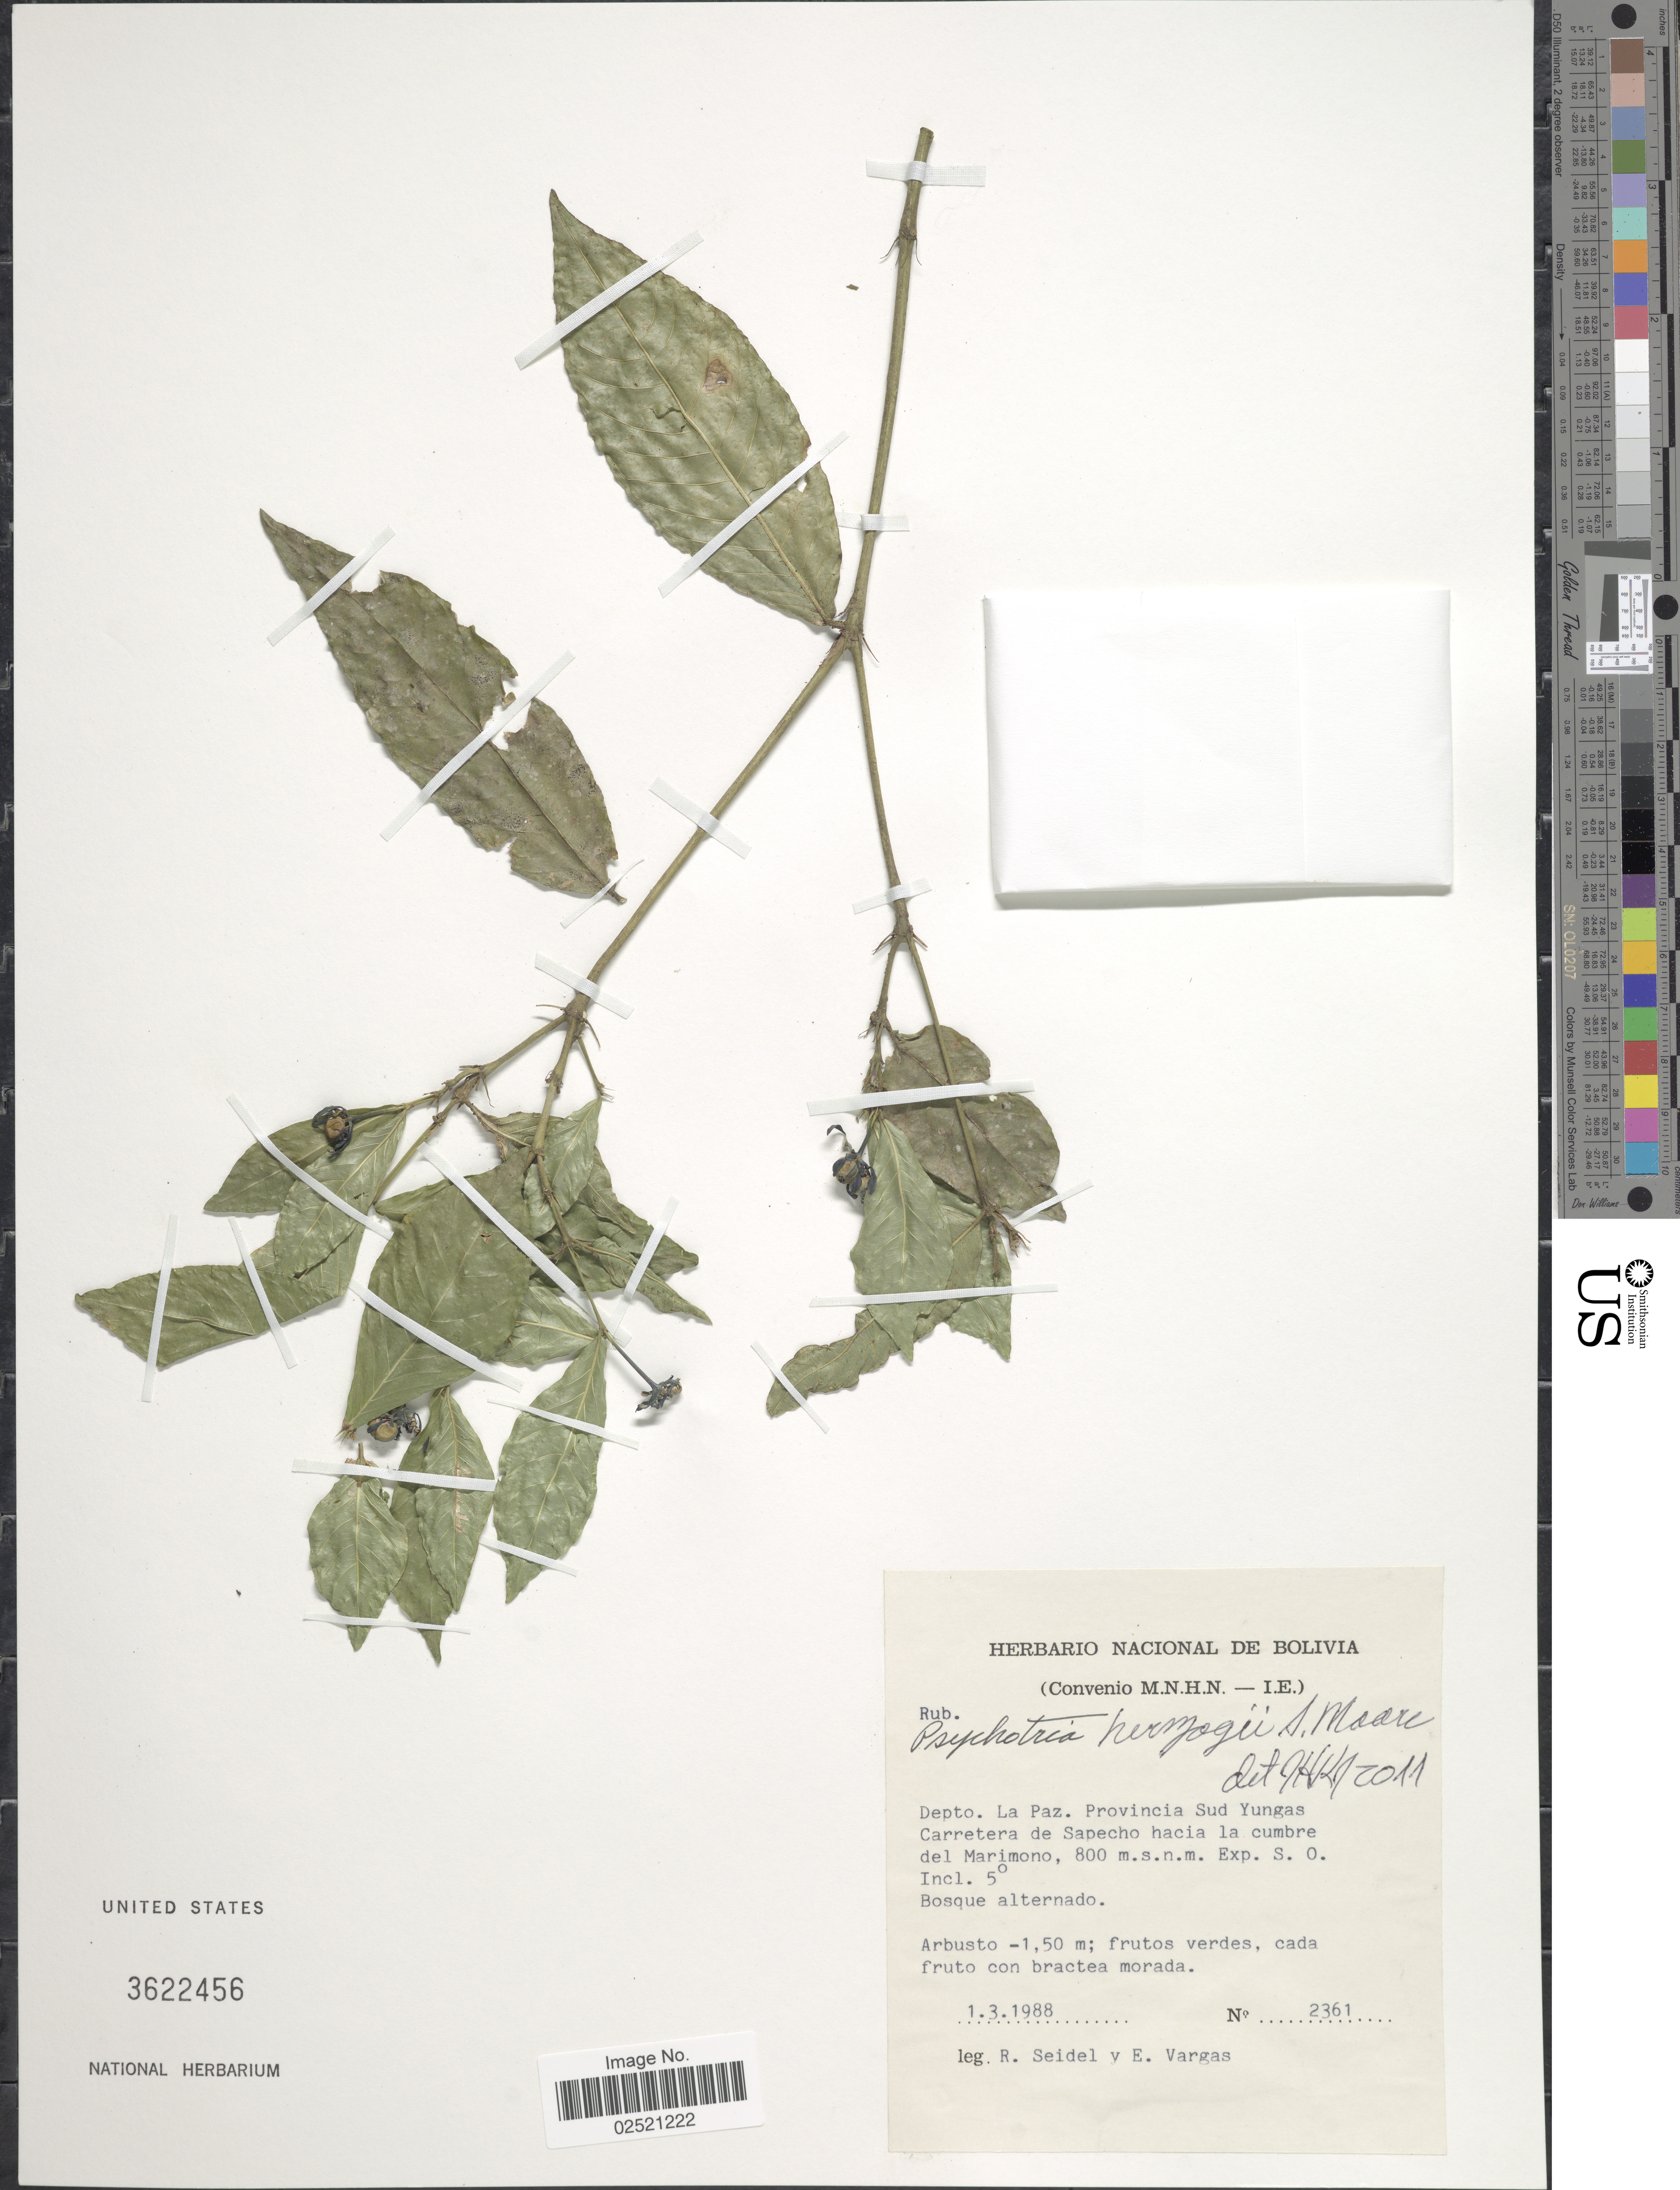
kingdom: Plantae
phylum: Tracheophyta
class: Magnoliopsida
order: Gentianales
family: Rubiaceae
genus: Psychotria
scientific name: Psychotria herzogii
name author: S. Moore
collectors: R. Seidel & E. Vargas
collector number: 2361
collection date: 1988-03-01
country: Bolivia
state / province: La Paz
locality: Provincia Sud Yungas, Carretera de Sapecho hacia la cumbre del Marimono, Exp. S.O. Incl. 5°.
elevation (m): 800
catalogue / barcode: US 3622456